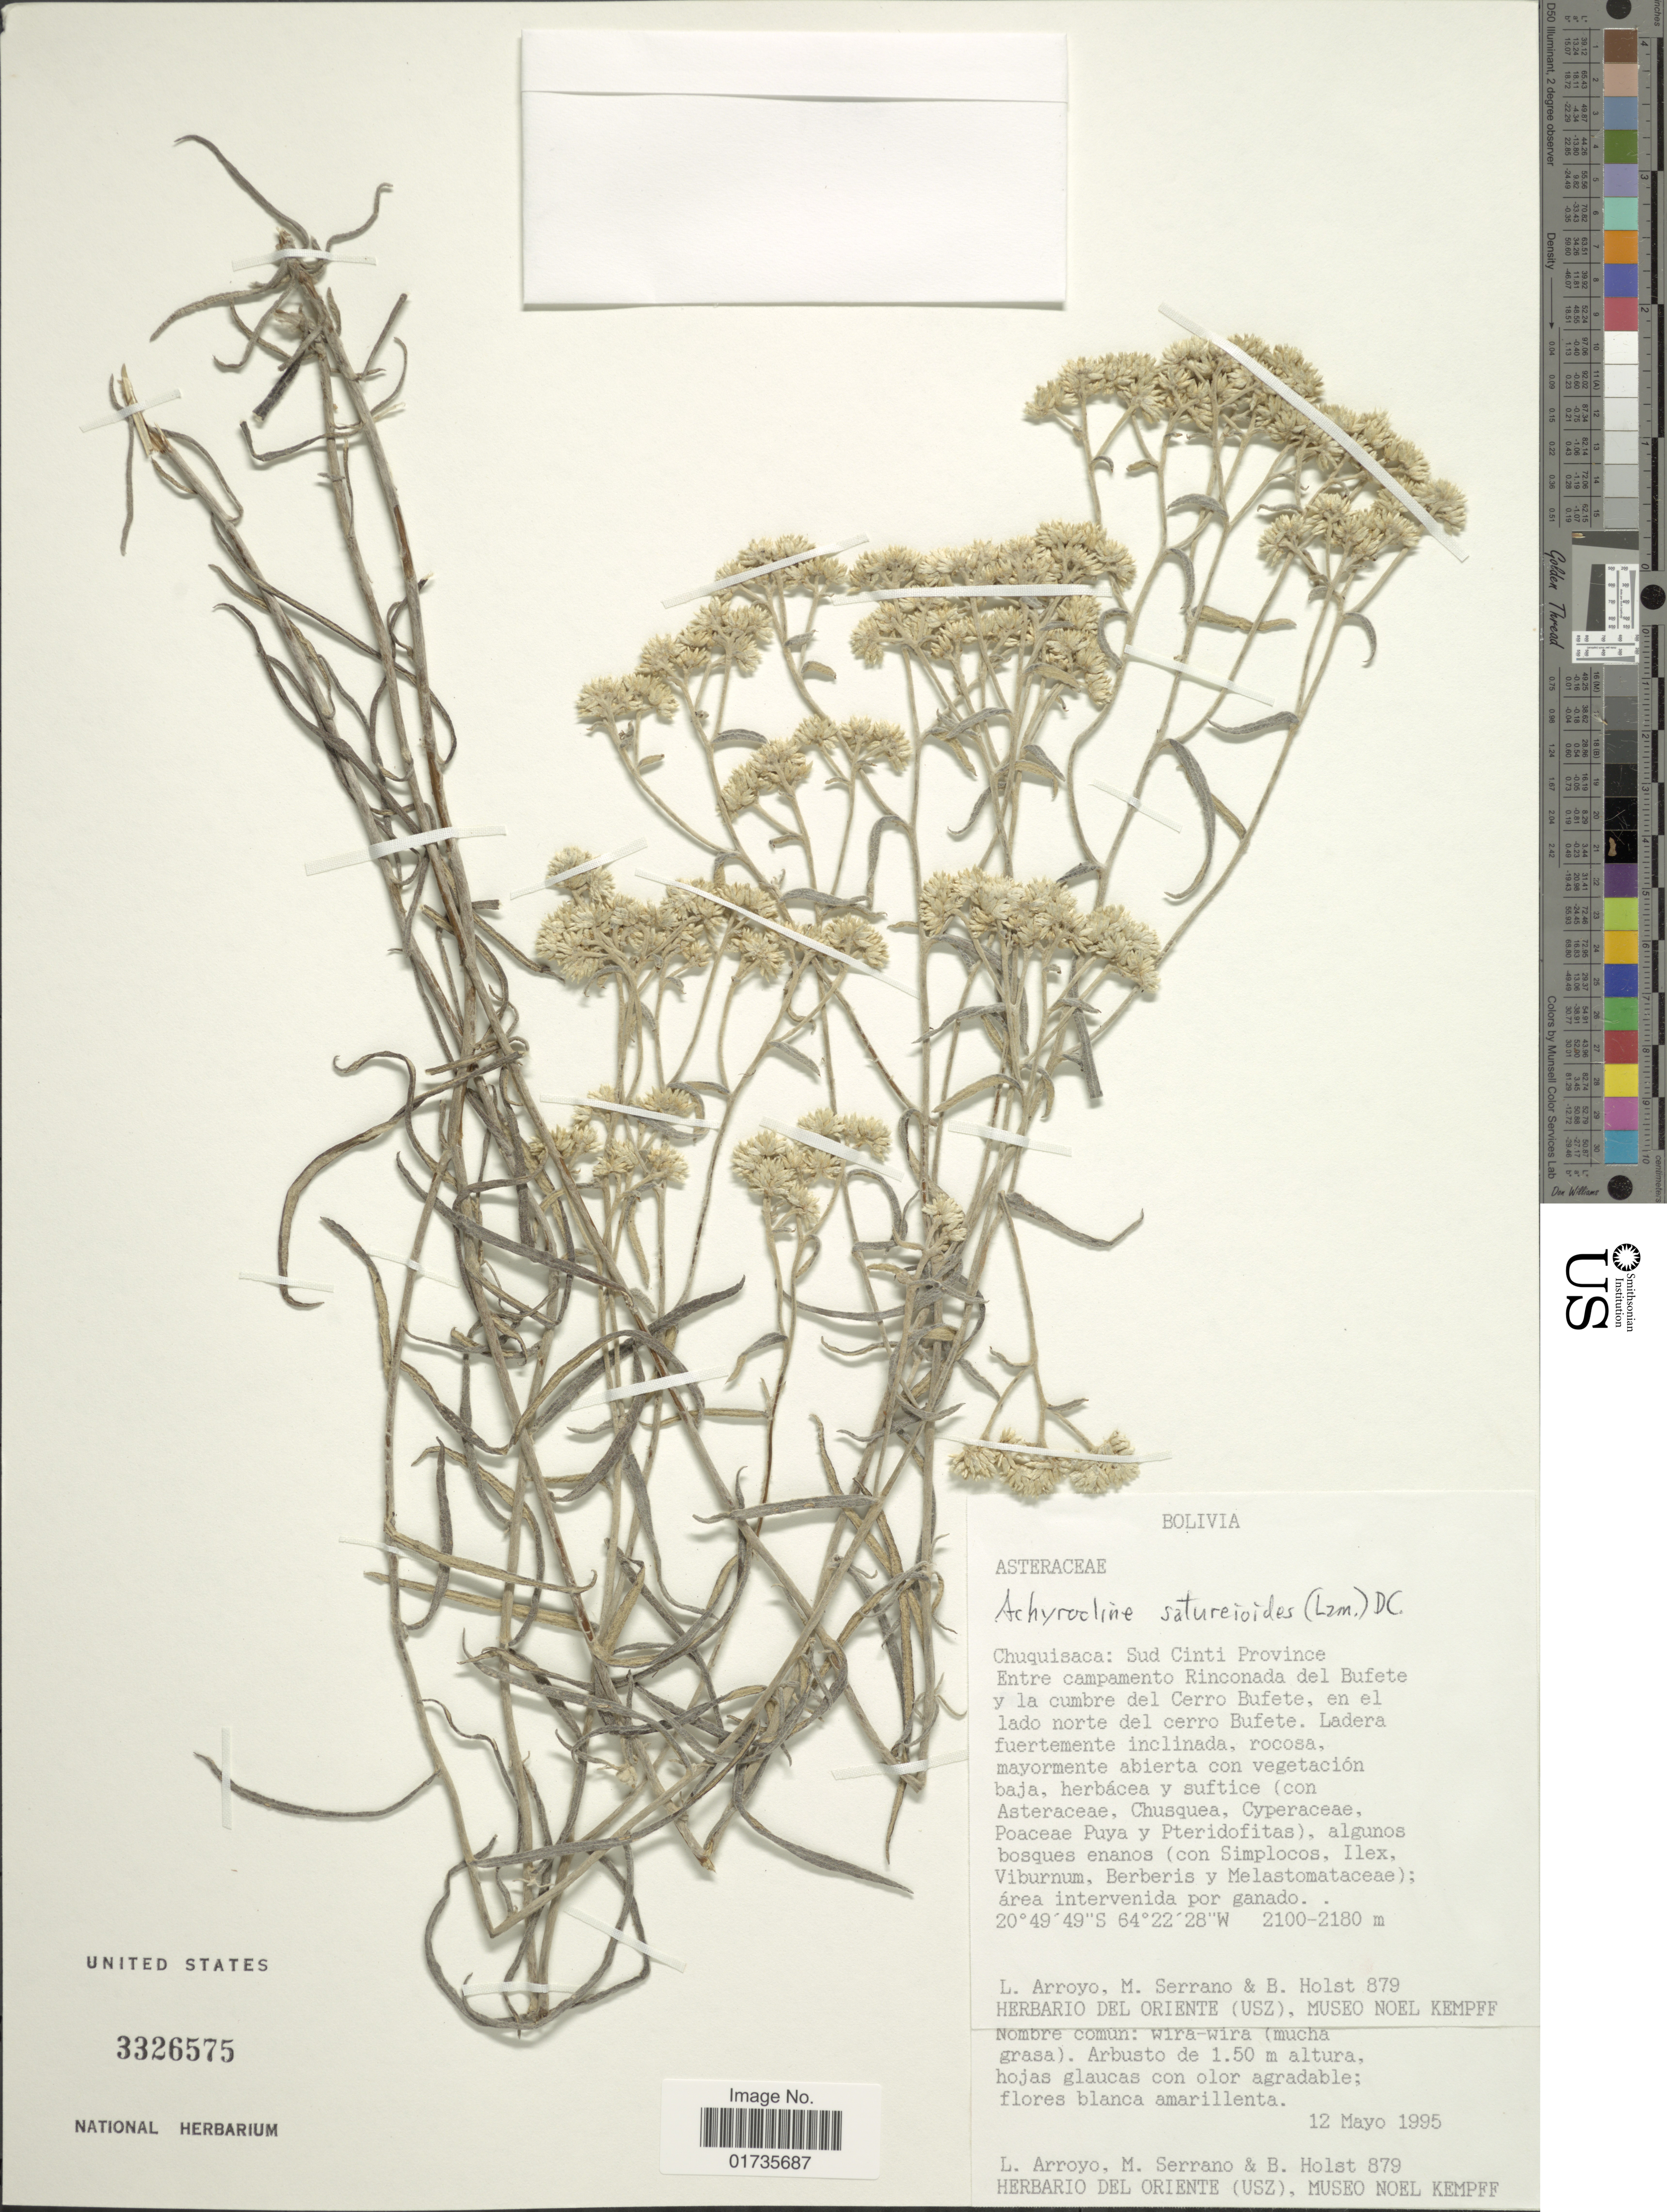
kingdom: Plantae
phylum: Tracheophyta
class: Magnoliopsida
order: Asterales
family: Asteraceae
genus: Achyrocline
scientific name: Achyrocline satureioides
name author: (Lam.) DC.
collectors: L. Arroyo, M. Serrano & B. Holst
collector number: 879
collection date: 1995-05-12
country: Bolivia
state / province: Chuquisaca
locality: Sud Cinti Province Entre campamento Rinconada del Bufete y la cumbre del Cerro Bufete, en el lado norte del cerro Bufete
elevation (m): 2100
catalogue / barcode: US 3326575